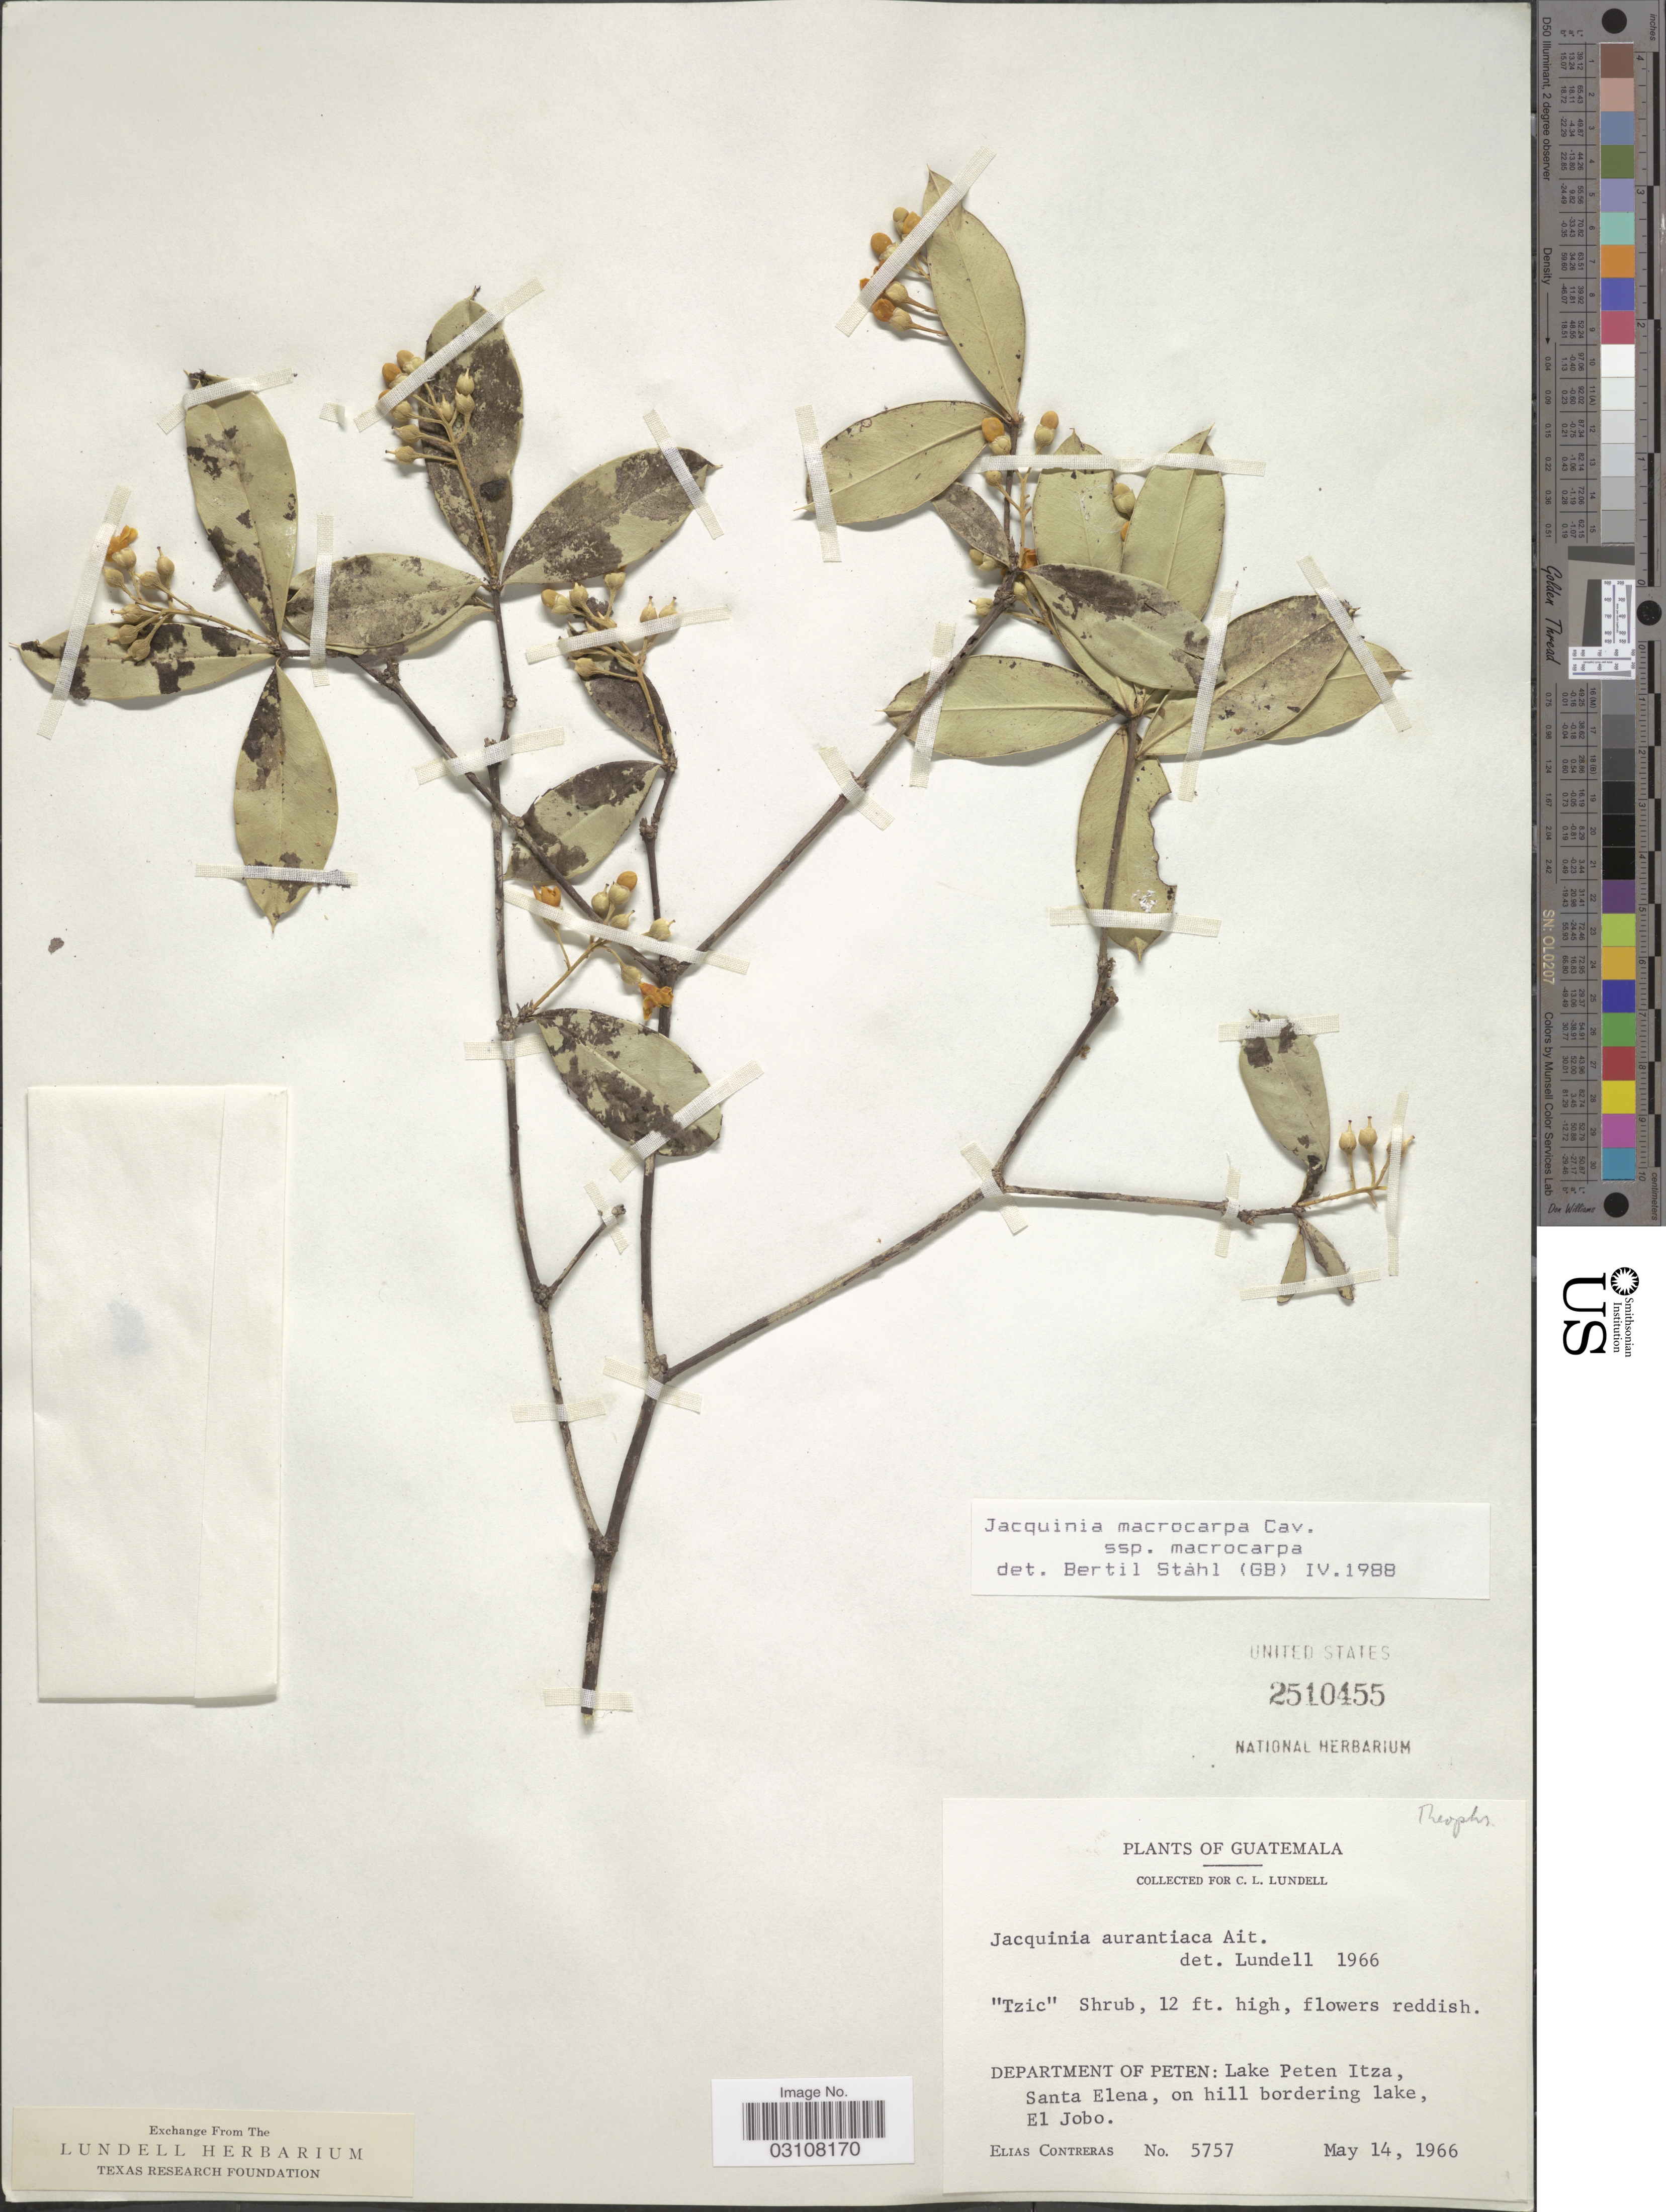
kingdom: Plantae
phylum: Tracheophyta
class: Magnoliopsida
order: Ericales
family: Primulaceae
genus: Jacquinia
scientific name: Jacquinia macrocarpa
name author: Cav.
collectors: E. Contreras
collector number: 5757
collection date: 1966-05-14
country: Guatemala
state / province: El Petén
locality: Department of Peten: Lake Peten Itza, Santa Elena, on hill bordering lake, El Jobo.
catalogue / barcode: US 2510455